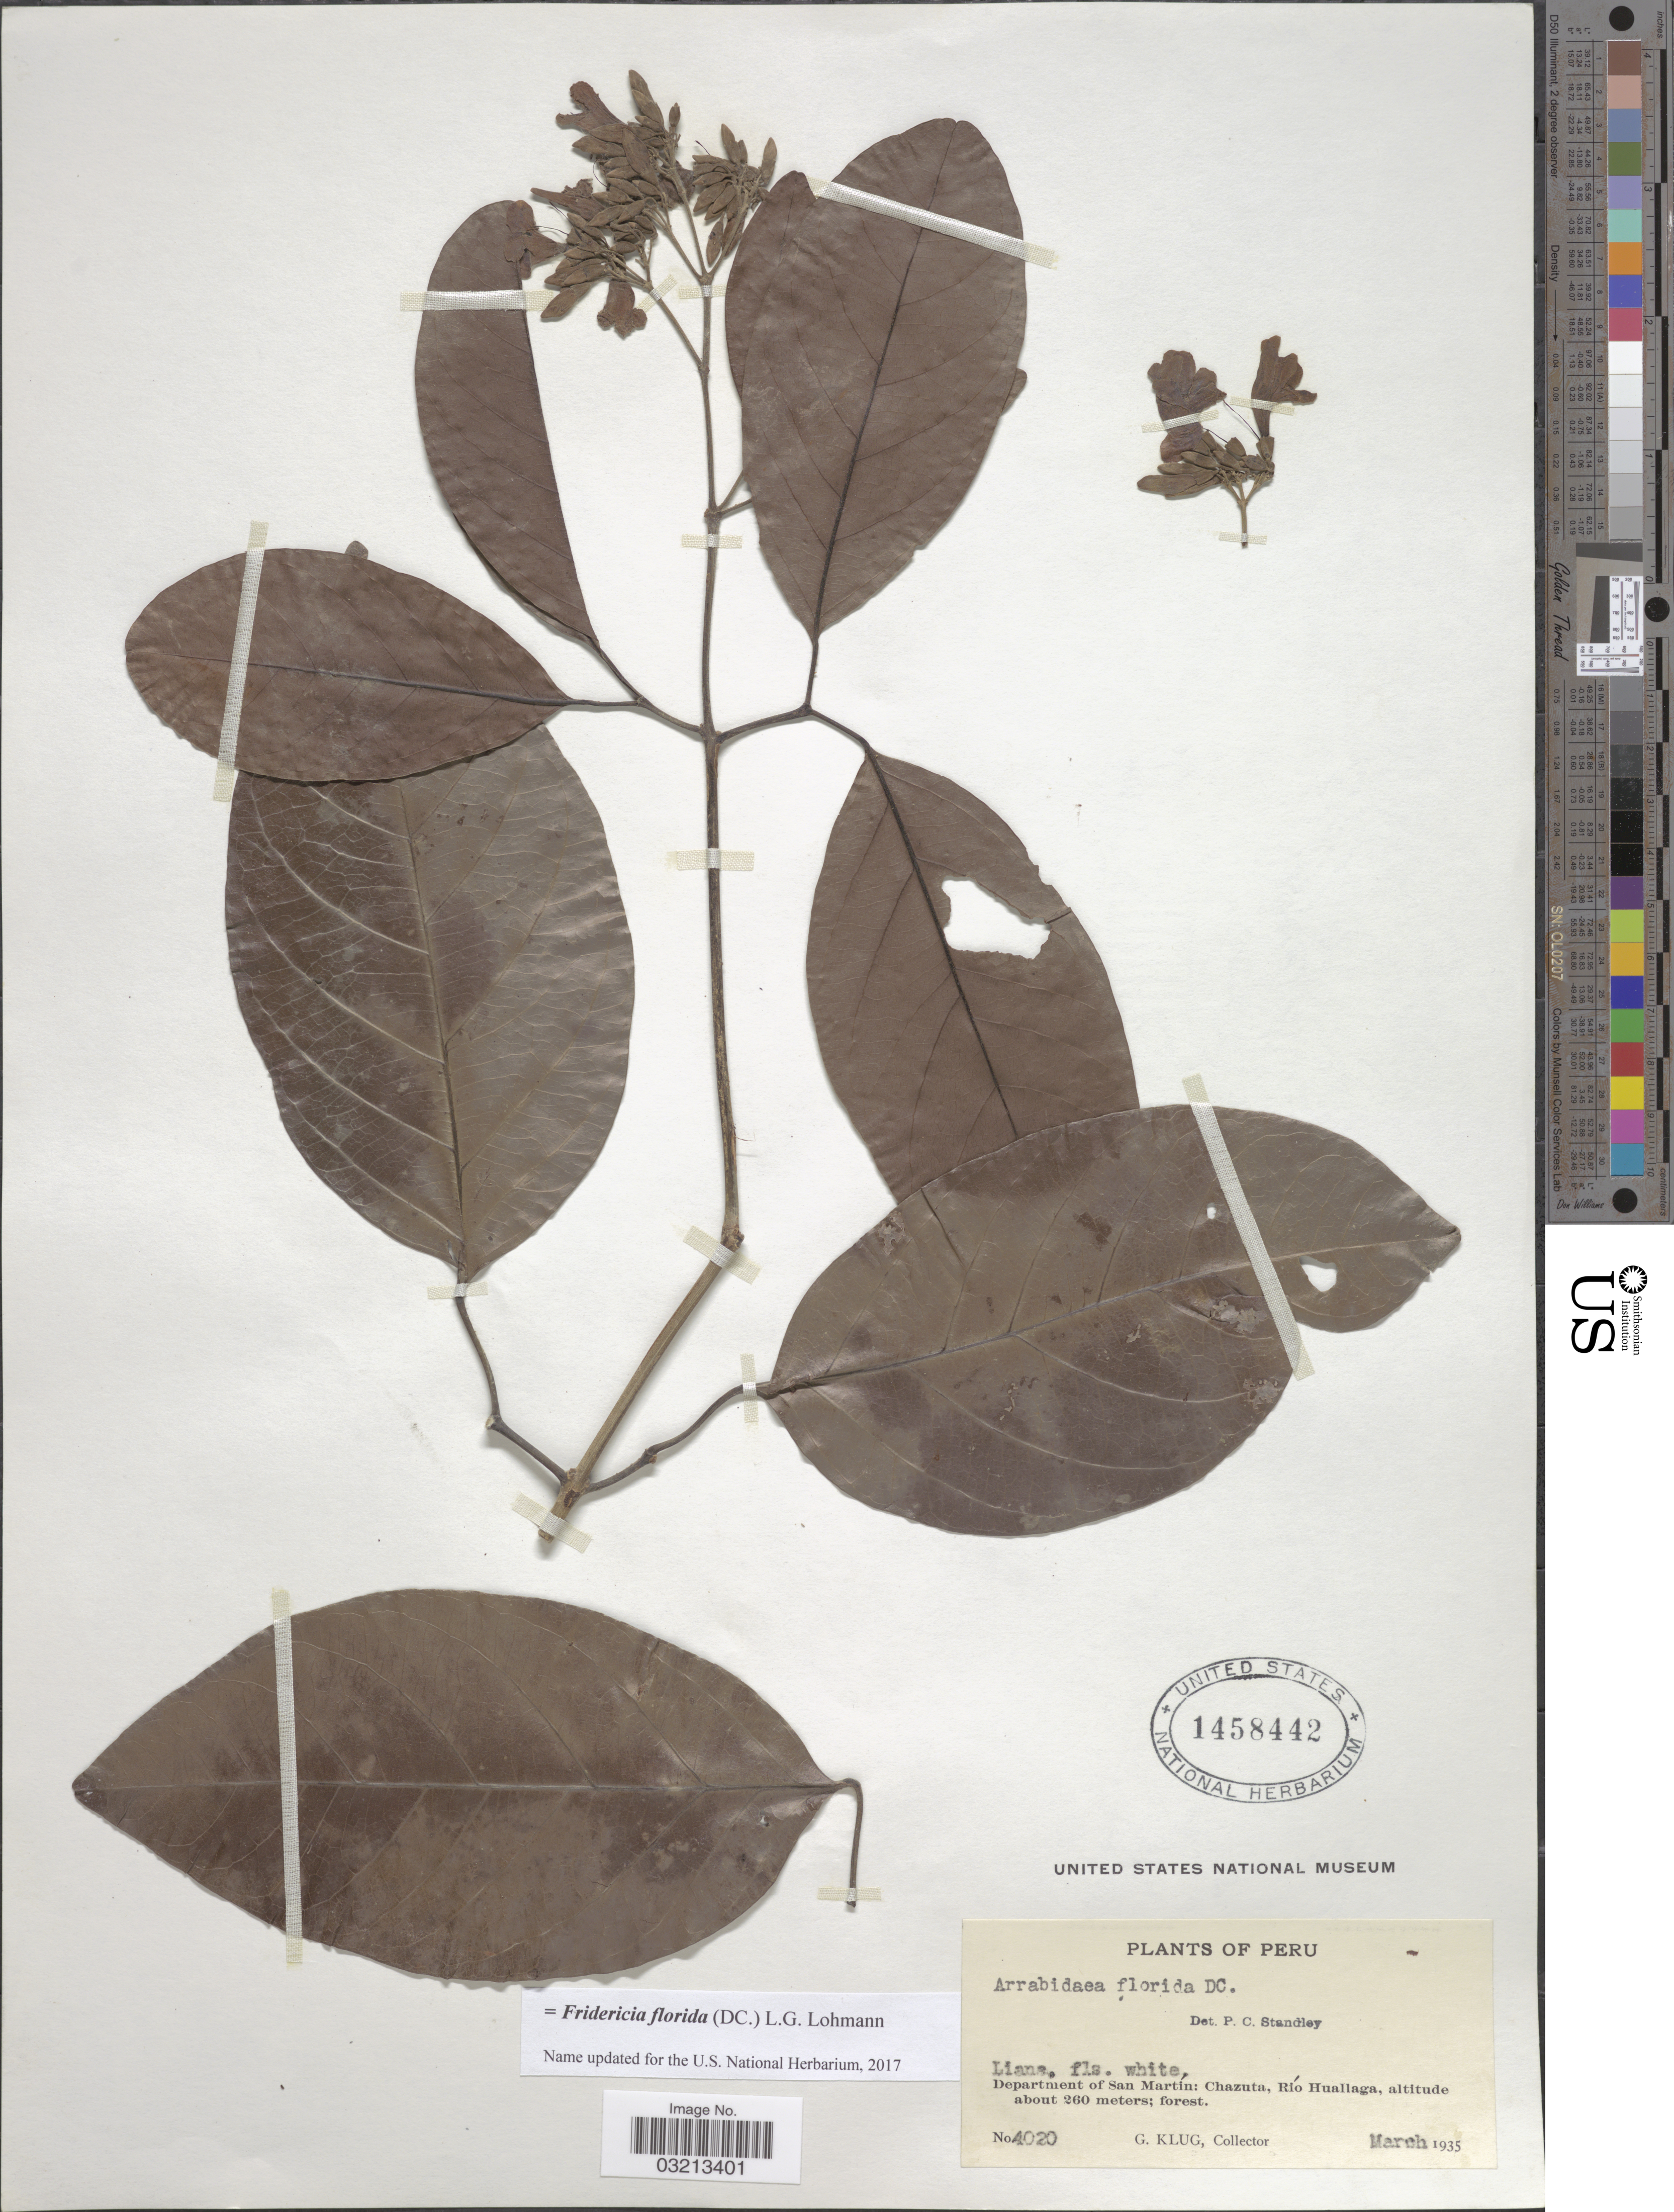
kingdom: Plantae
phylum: Tracheophyta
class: Magnoliopsida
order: Lamiales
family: Bignoniaceae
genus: Fridericia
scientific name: Fridericia florida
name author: (DC.) L.G. Lohmann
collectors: G. Klug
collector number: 4020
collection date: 1935-03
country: Peru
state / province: San Martín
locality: Department of San Martín: Chazuta, Río Huallaga.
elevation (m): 260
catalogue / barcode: US 1458442